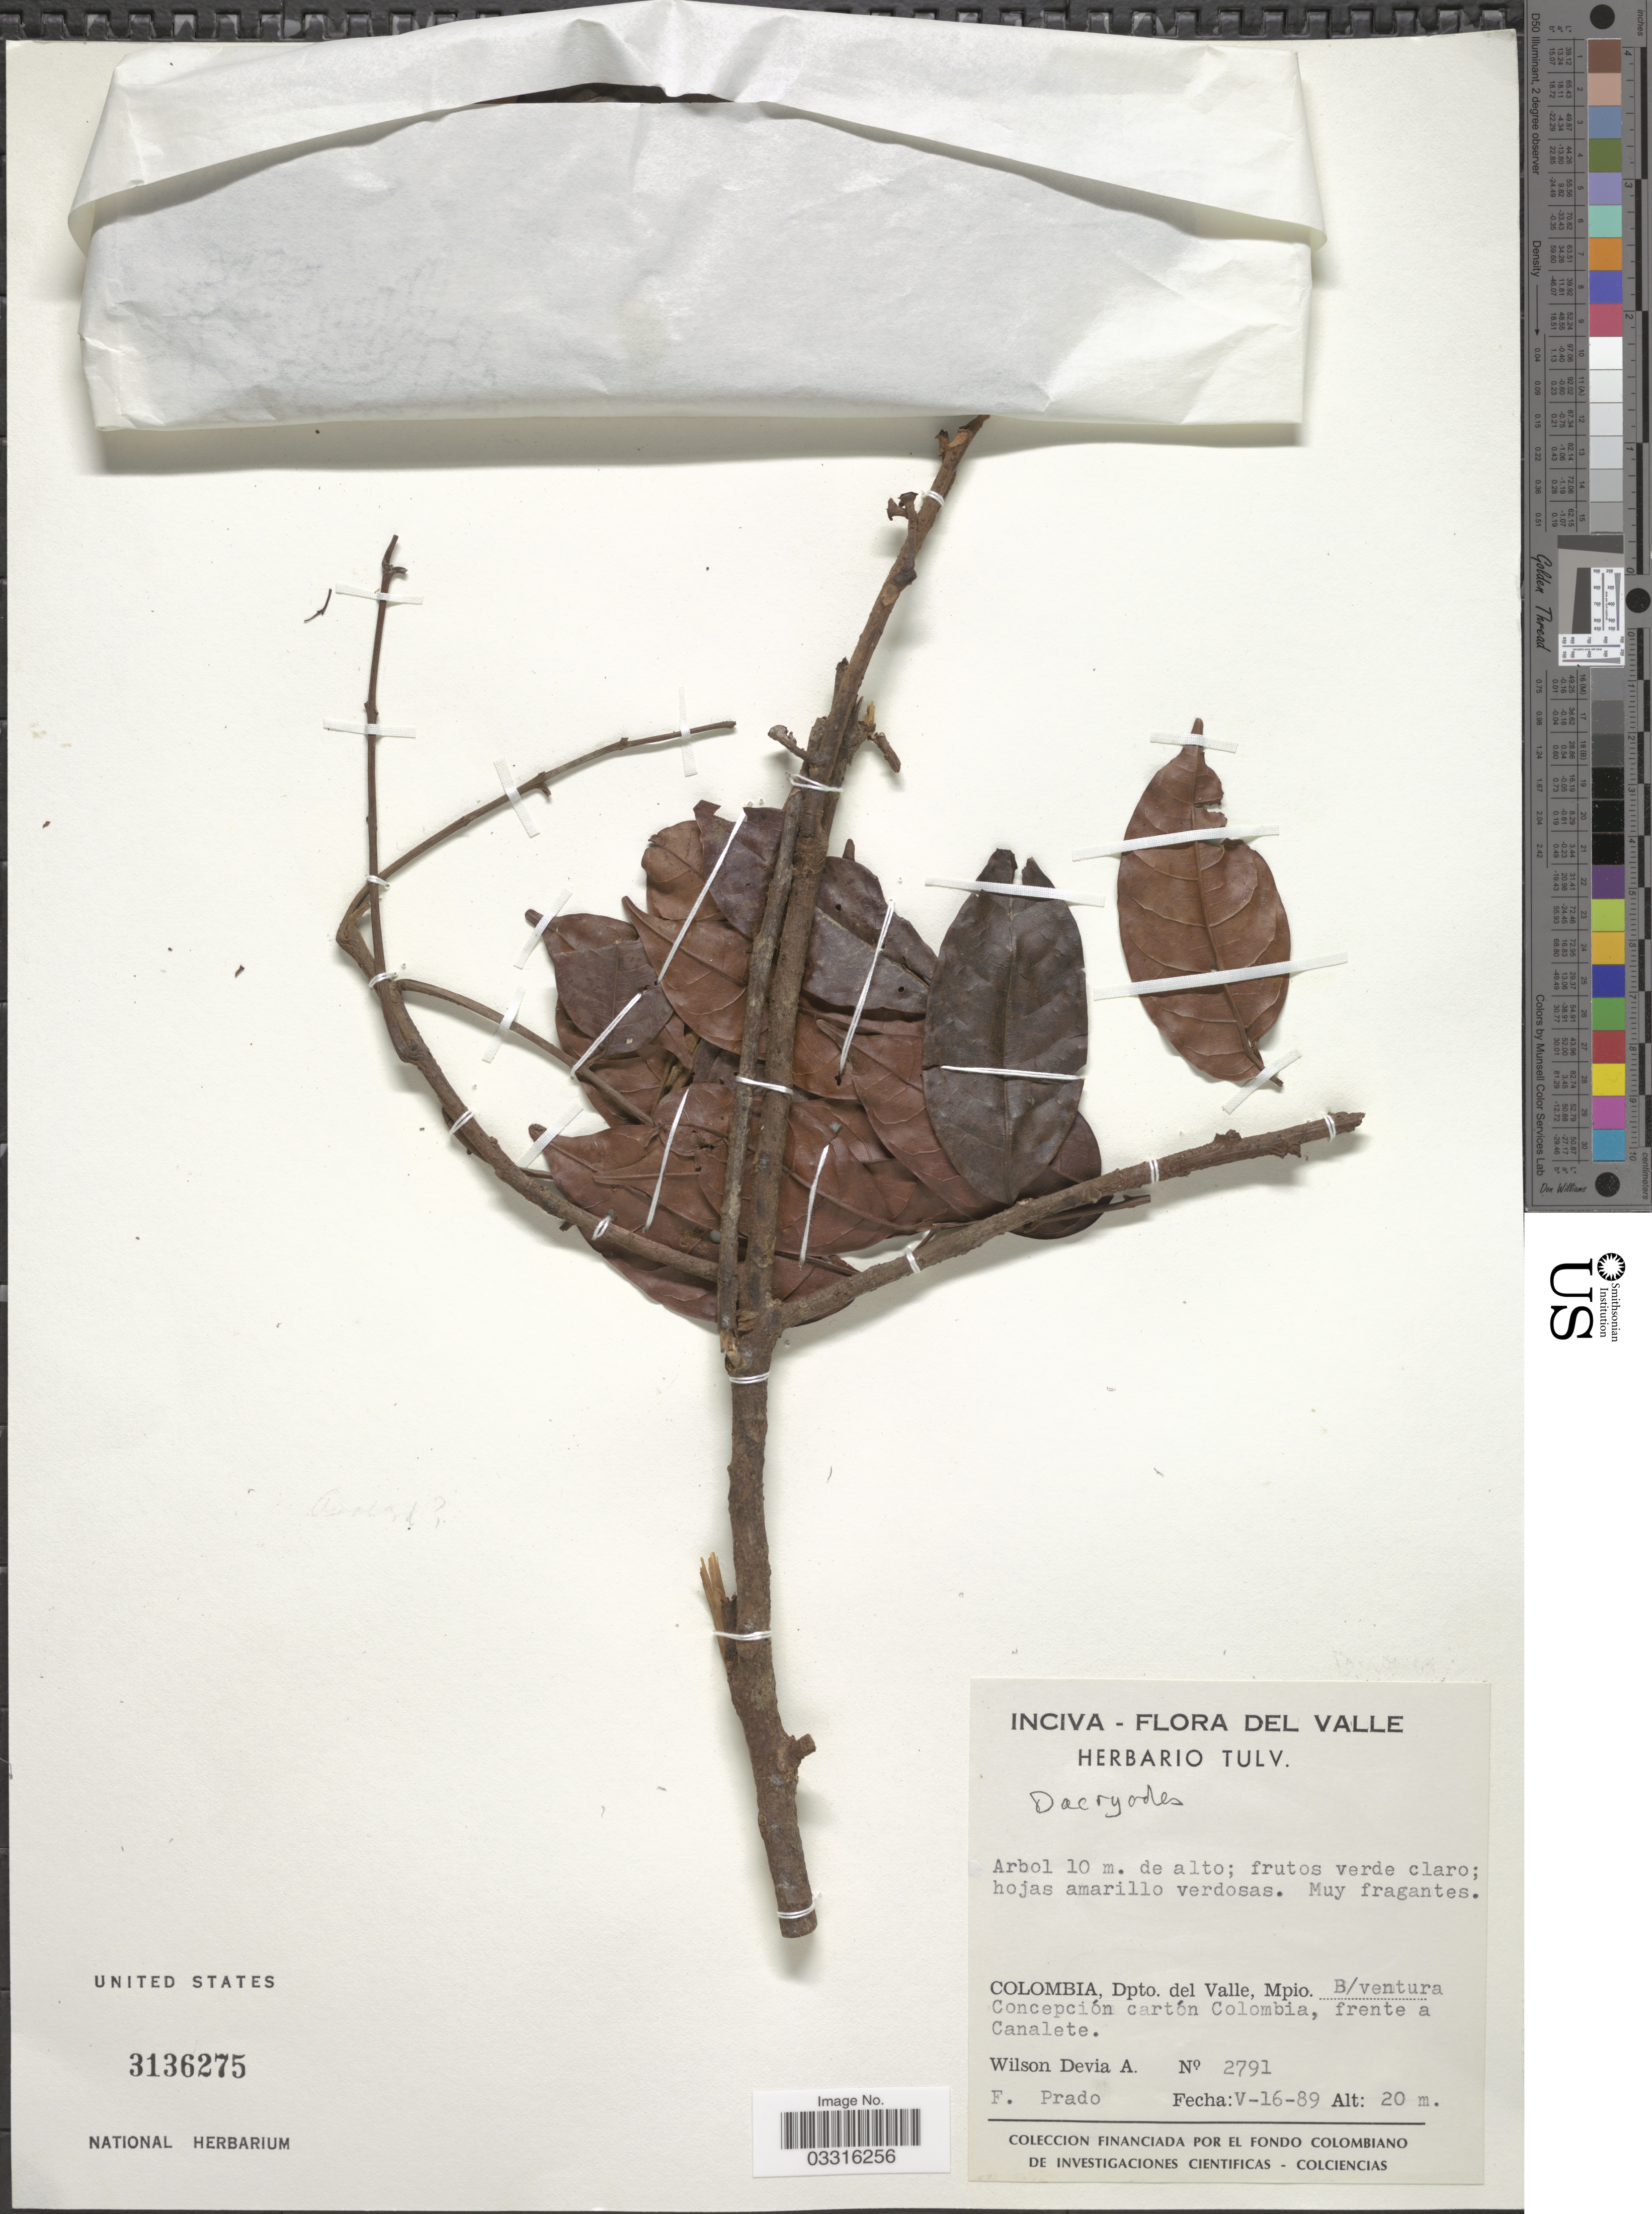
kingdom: Plantae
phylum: Tracheophyta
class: Magnoliopsida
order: Sapindales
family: Burseraceae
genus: Dacryodes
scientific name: Dacryodes sp.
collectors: W. Devia A. & F. Prado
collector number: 2791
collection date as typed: Transcribed d/m/y: 16/5/89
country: Colombia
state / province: Valle del Cauca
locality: Dpto. del Valle, Mpio. B/ventura Concepción cartón Colombia, frente a Canalete.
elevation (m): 20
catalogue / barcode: US 3136275